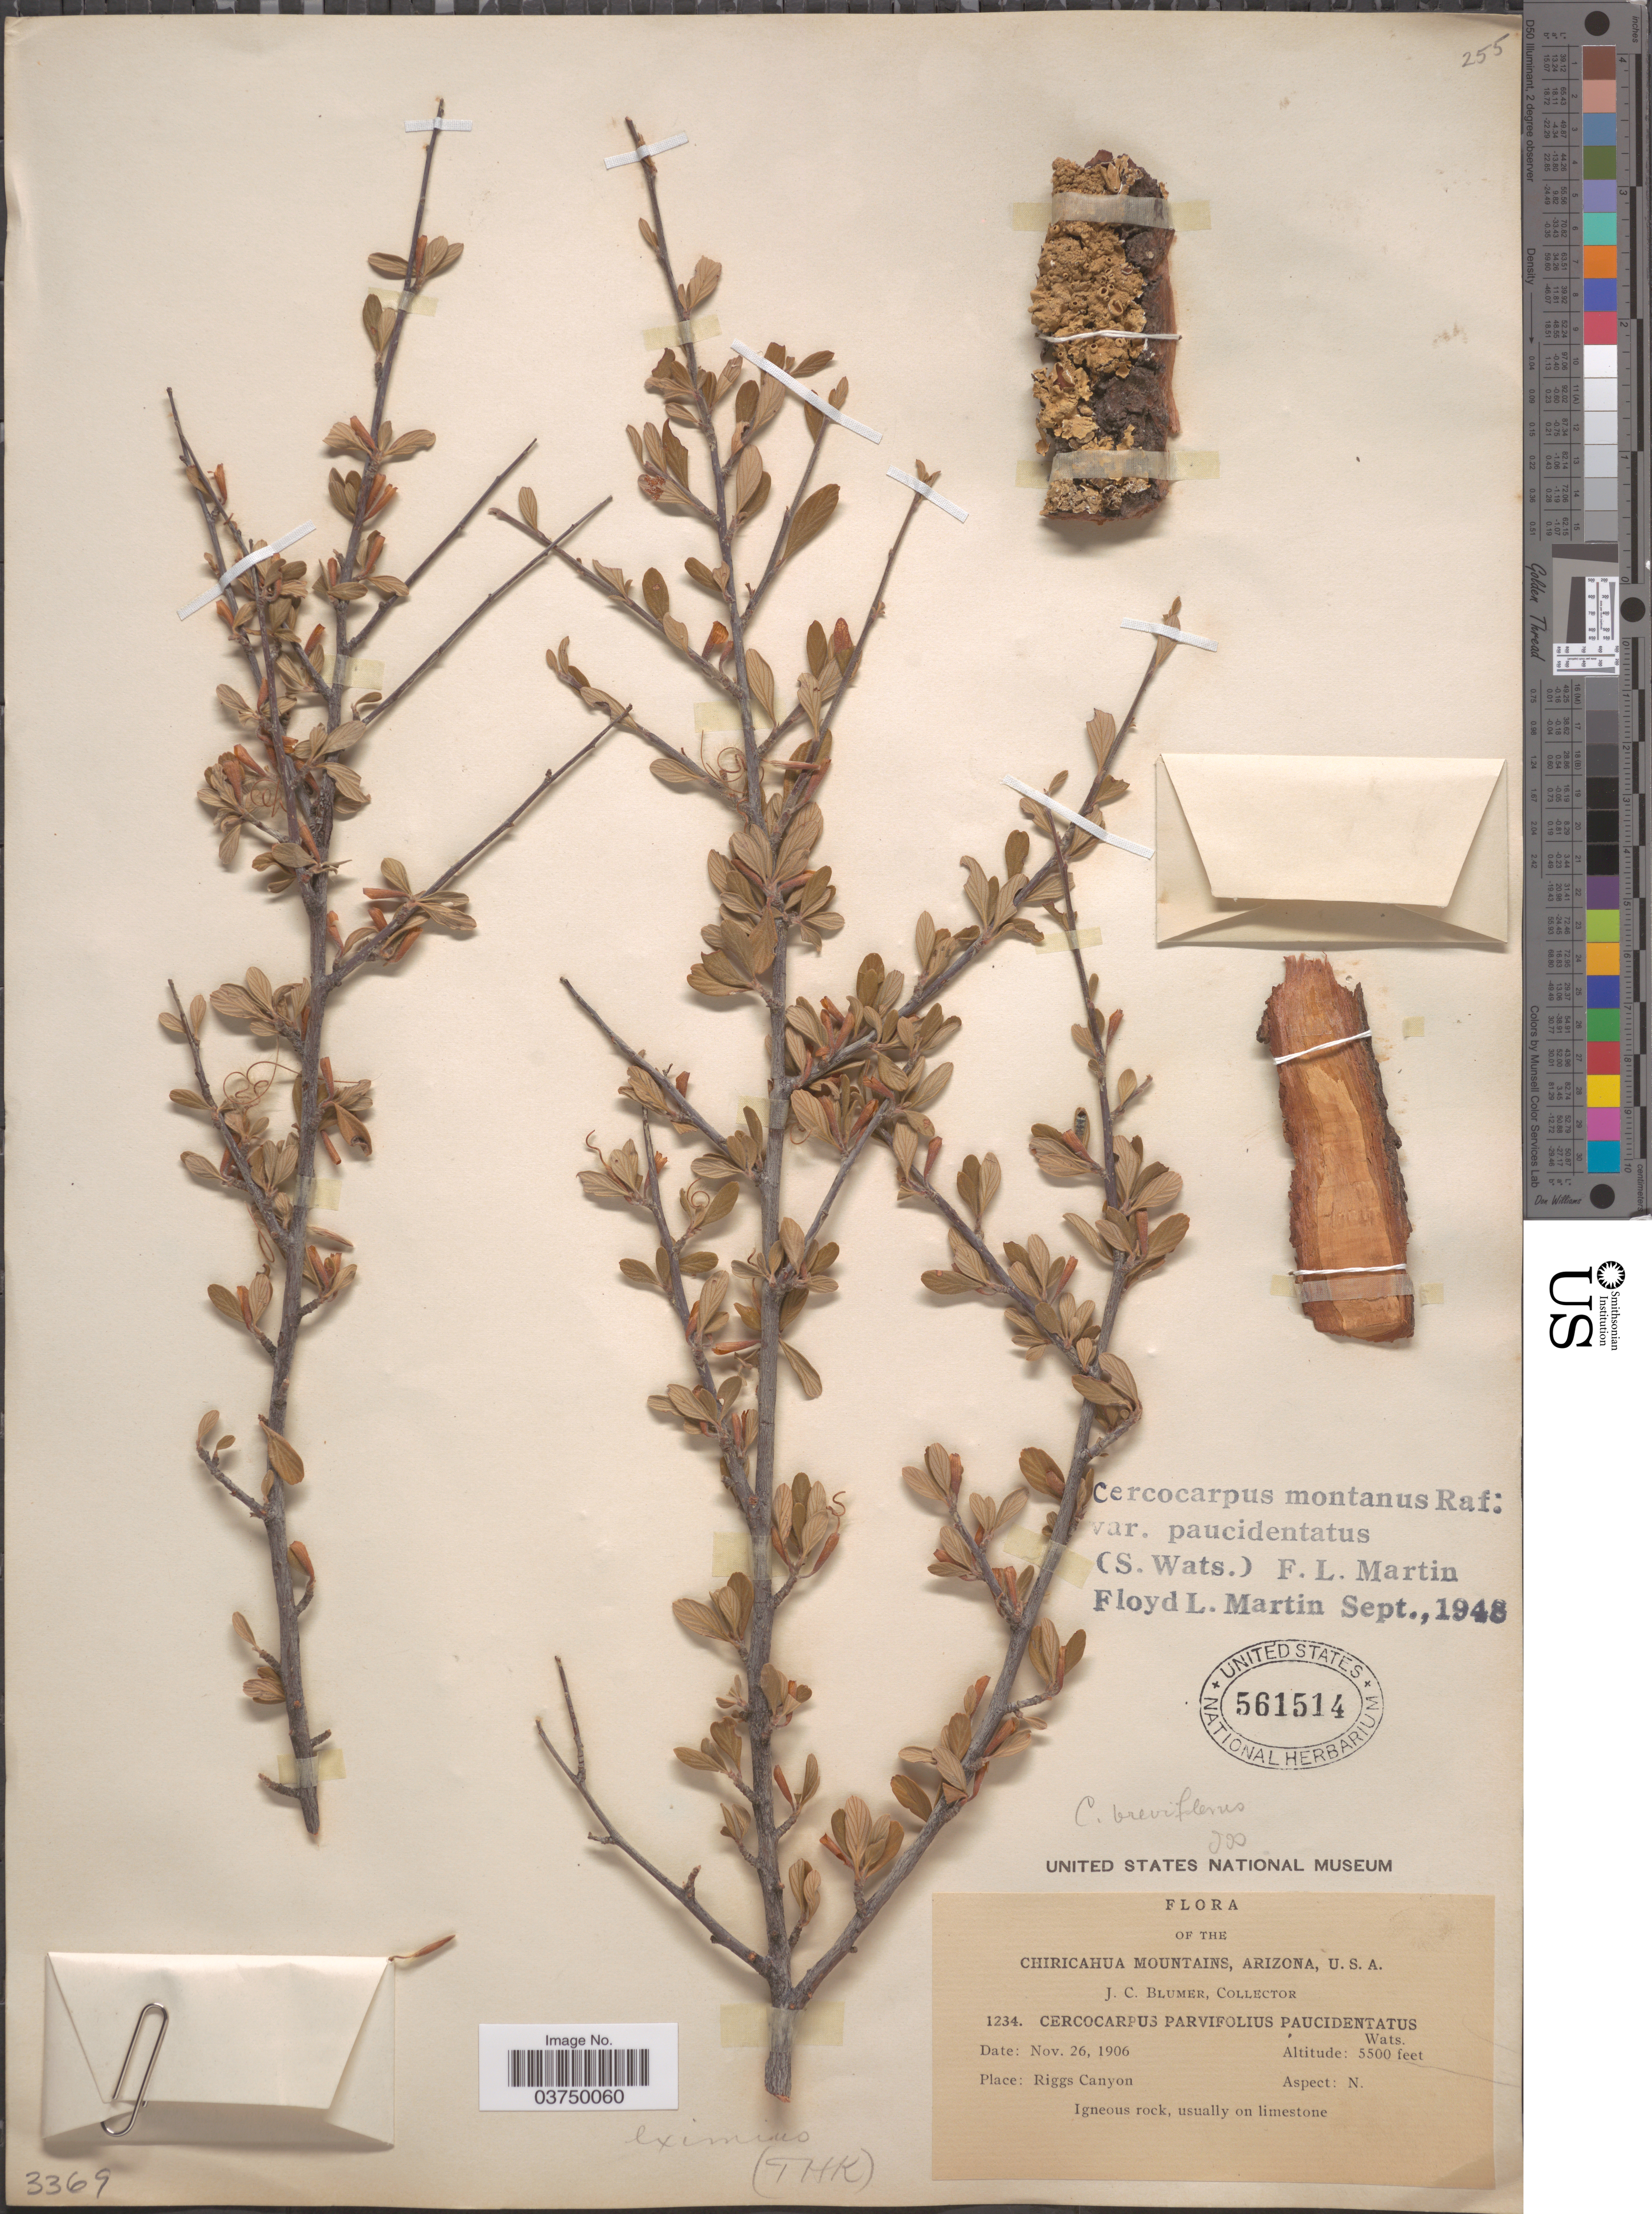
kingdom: Plantae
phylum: Tracheophyta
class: Magnoliopsida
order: Rosales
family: Rosaceae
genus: Cercocarpus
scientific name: Cercocarpus montanus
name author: Raf.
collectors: J. C. Blumer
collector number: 1234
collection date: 1906-11-26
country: United States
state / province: Arizona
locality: Chiricahua Mountains. Riggs Canyon.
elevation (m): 1676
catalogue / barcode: US 561514